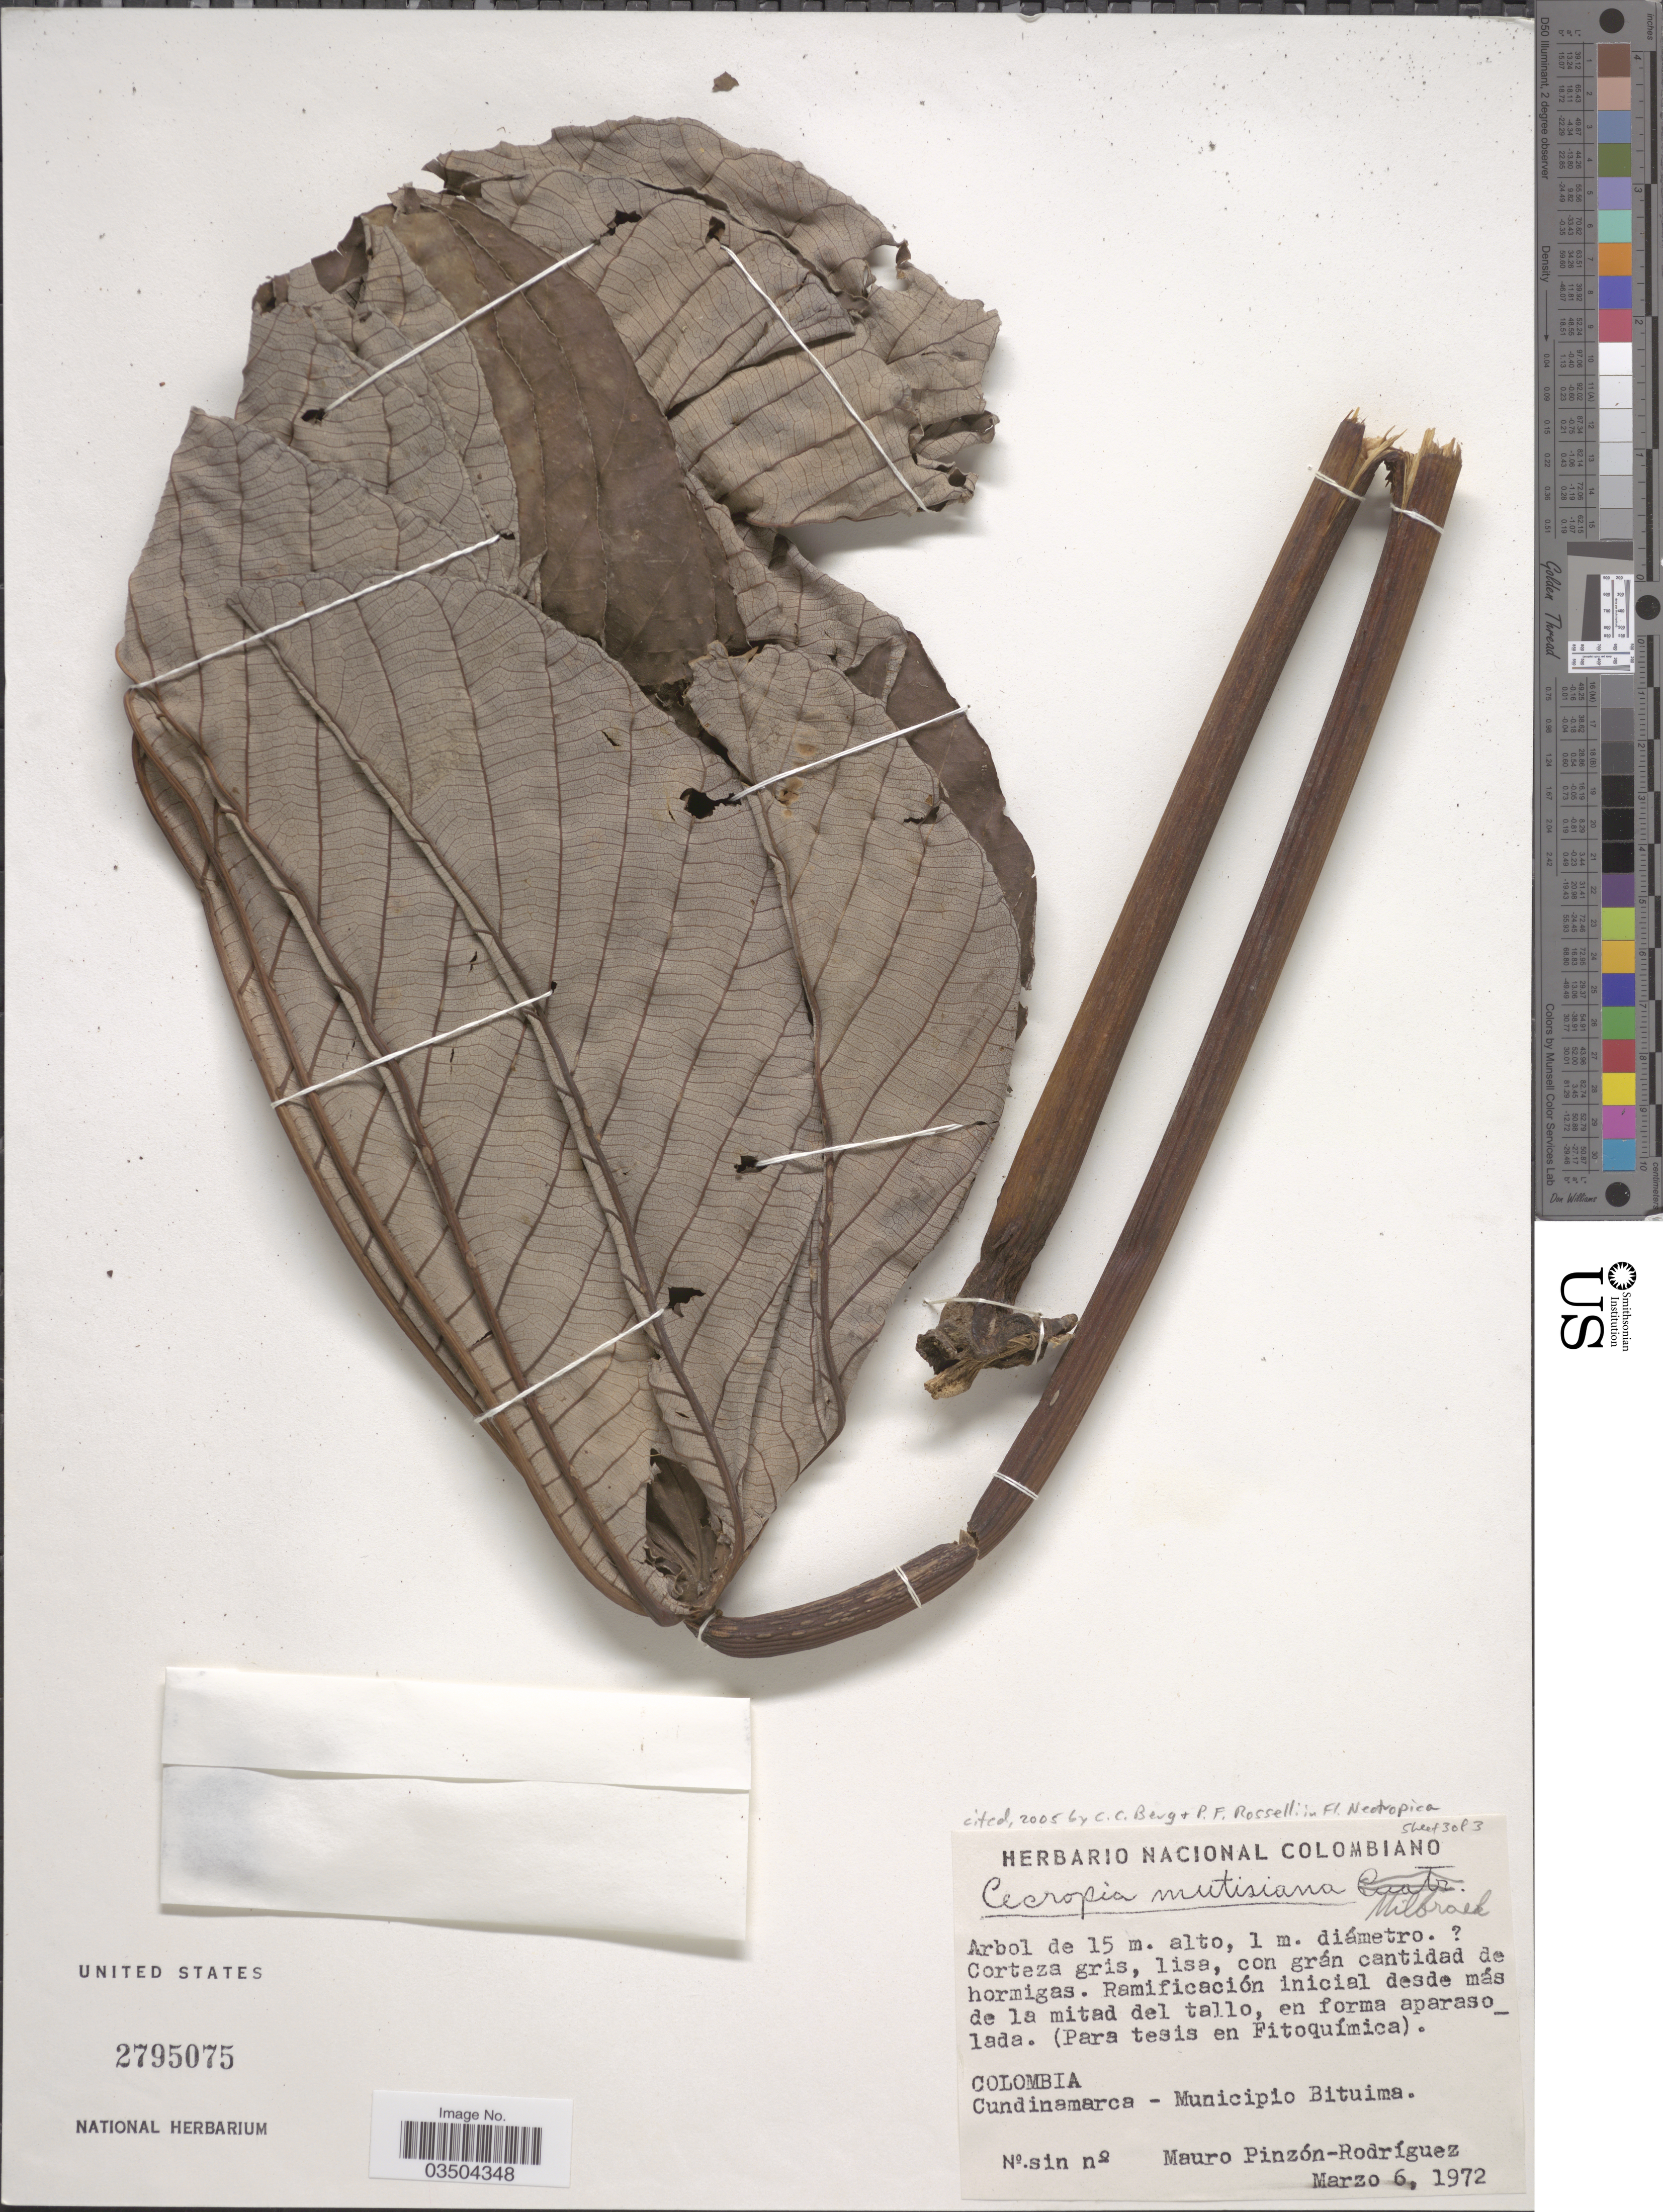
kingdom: Plantae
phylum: Tracheophyta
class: Magnoliopsida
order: Rosales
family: Urticaceae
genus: Cecropia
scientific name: Cecropia mutisiana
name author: Mildbr.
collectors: M. Pinzón-Rodrîguez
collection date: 1972-03-06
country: Colombia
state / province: Cundinamarca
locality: Municipio Bituima.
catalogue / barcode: US 2795075